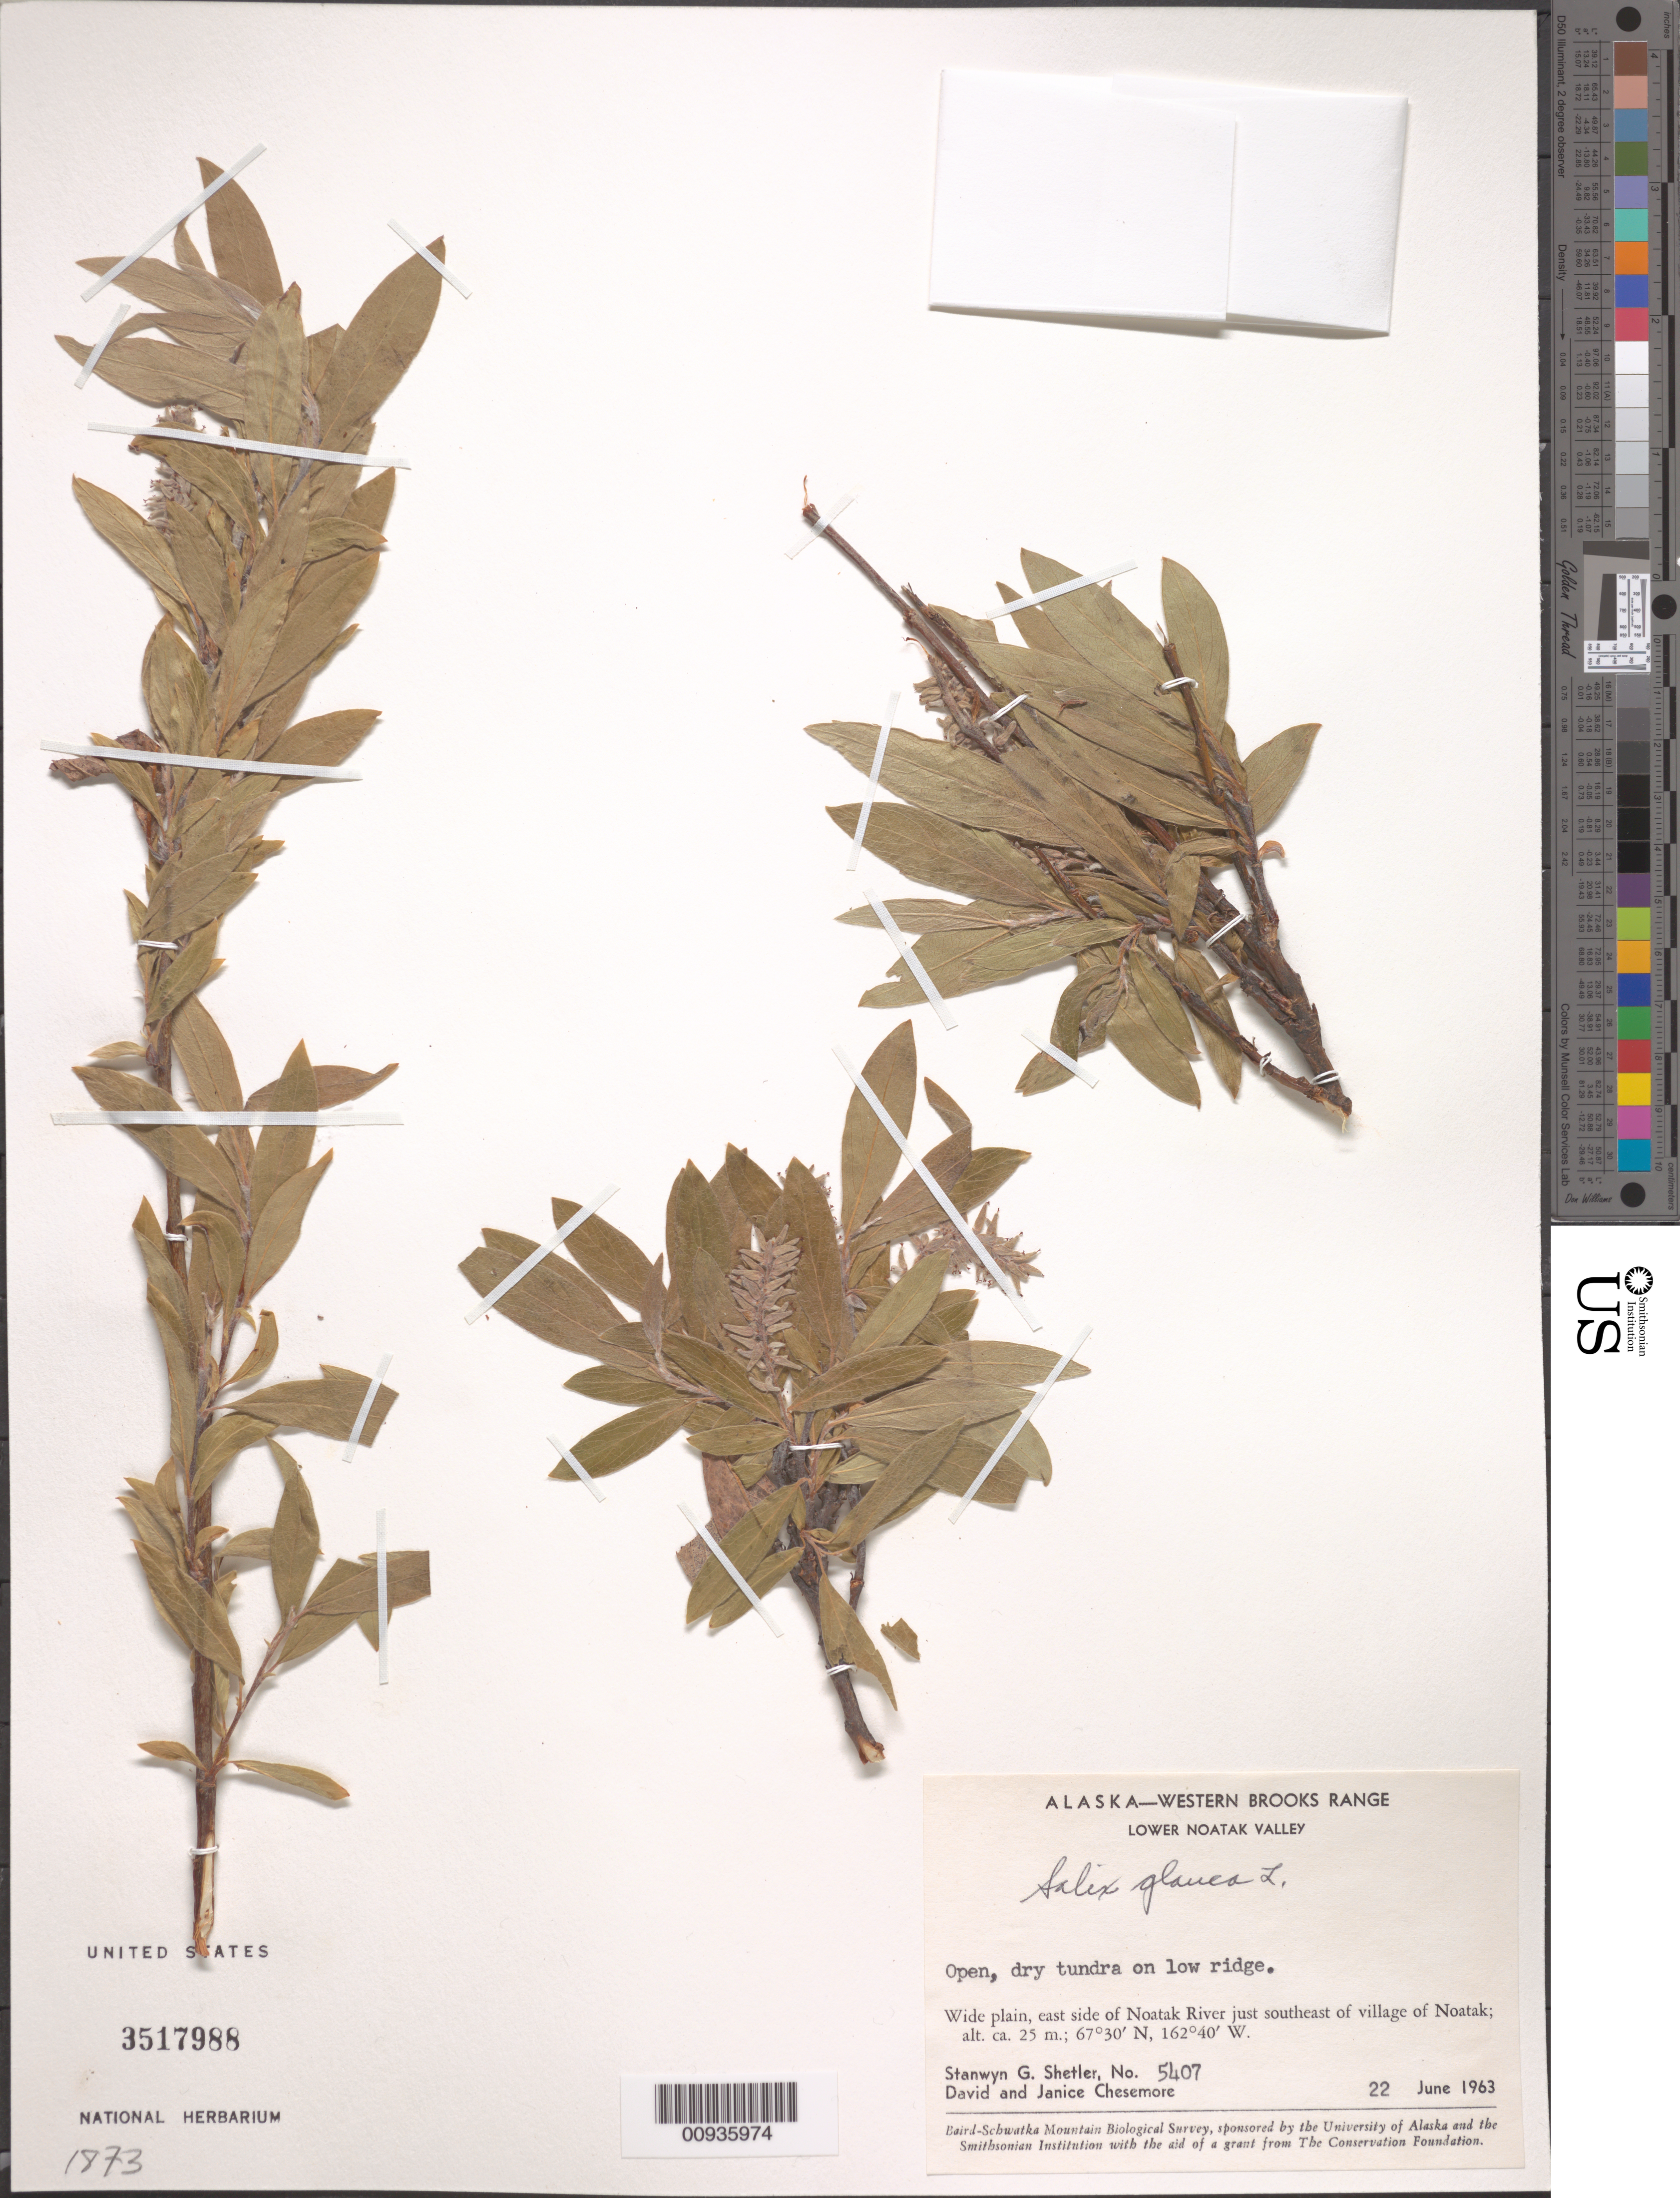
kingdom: Plantae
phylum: Tracheophyta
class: Magnoliopsida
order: Malpighiales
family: Salicaceae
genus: Salix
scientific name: Salix glauca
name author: L.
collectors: S. Shetler, D. Chesemore & J. Chesemore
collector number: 5407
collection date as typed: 22 Jun 1963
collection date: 1963-06-22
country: United States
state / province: Alaska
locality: East side of Noatak River just southeast of village of Noatak. Western Brooks Range, Lower Noatak Valley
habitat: Wide plain. Open, dry tundra on low ridge.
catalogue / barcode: US 3517988